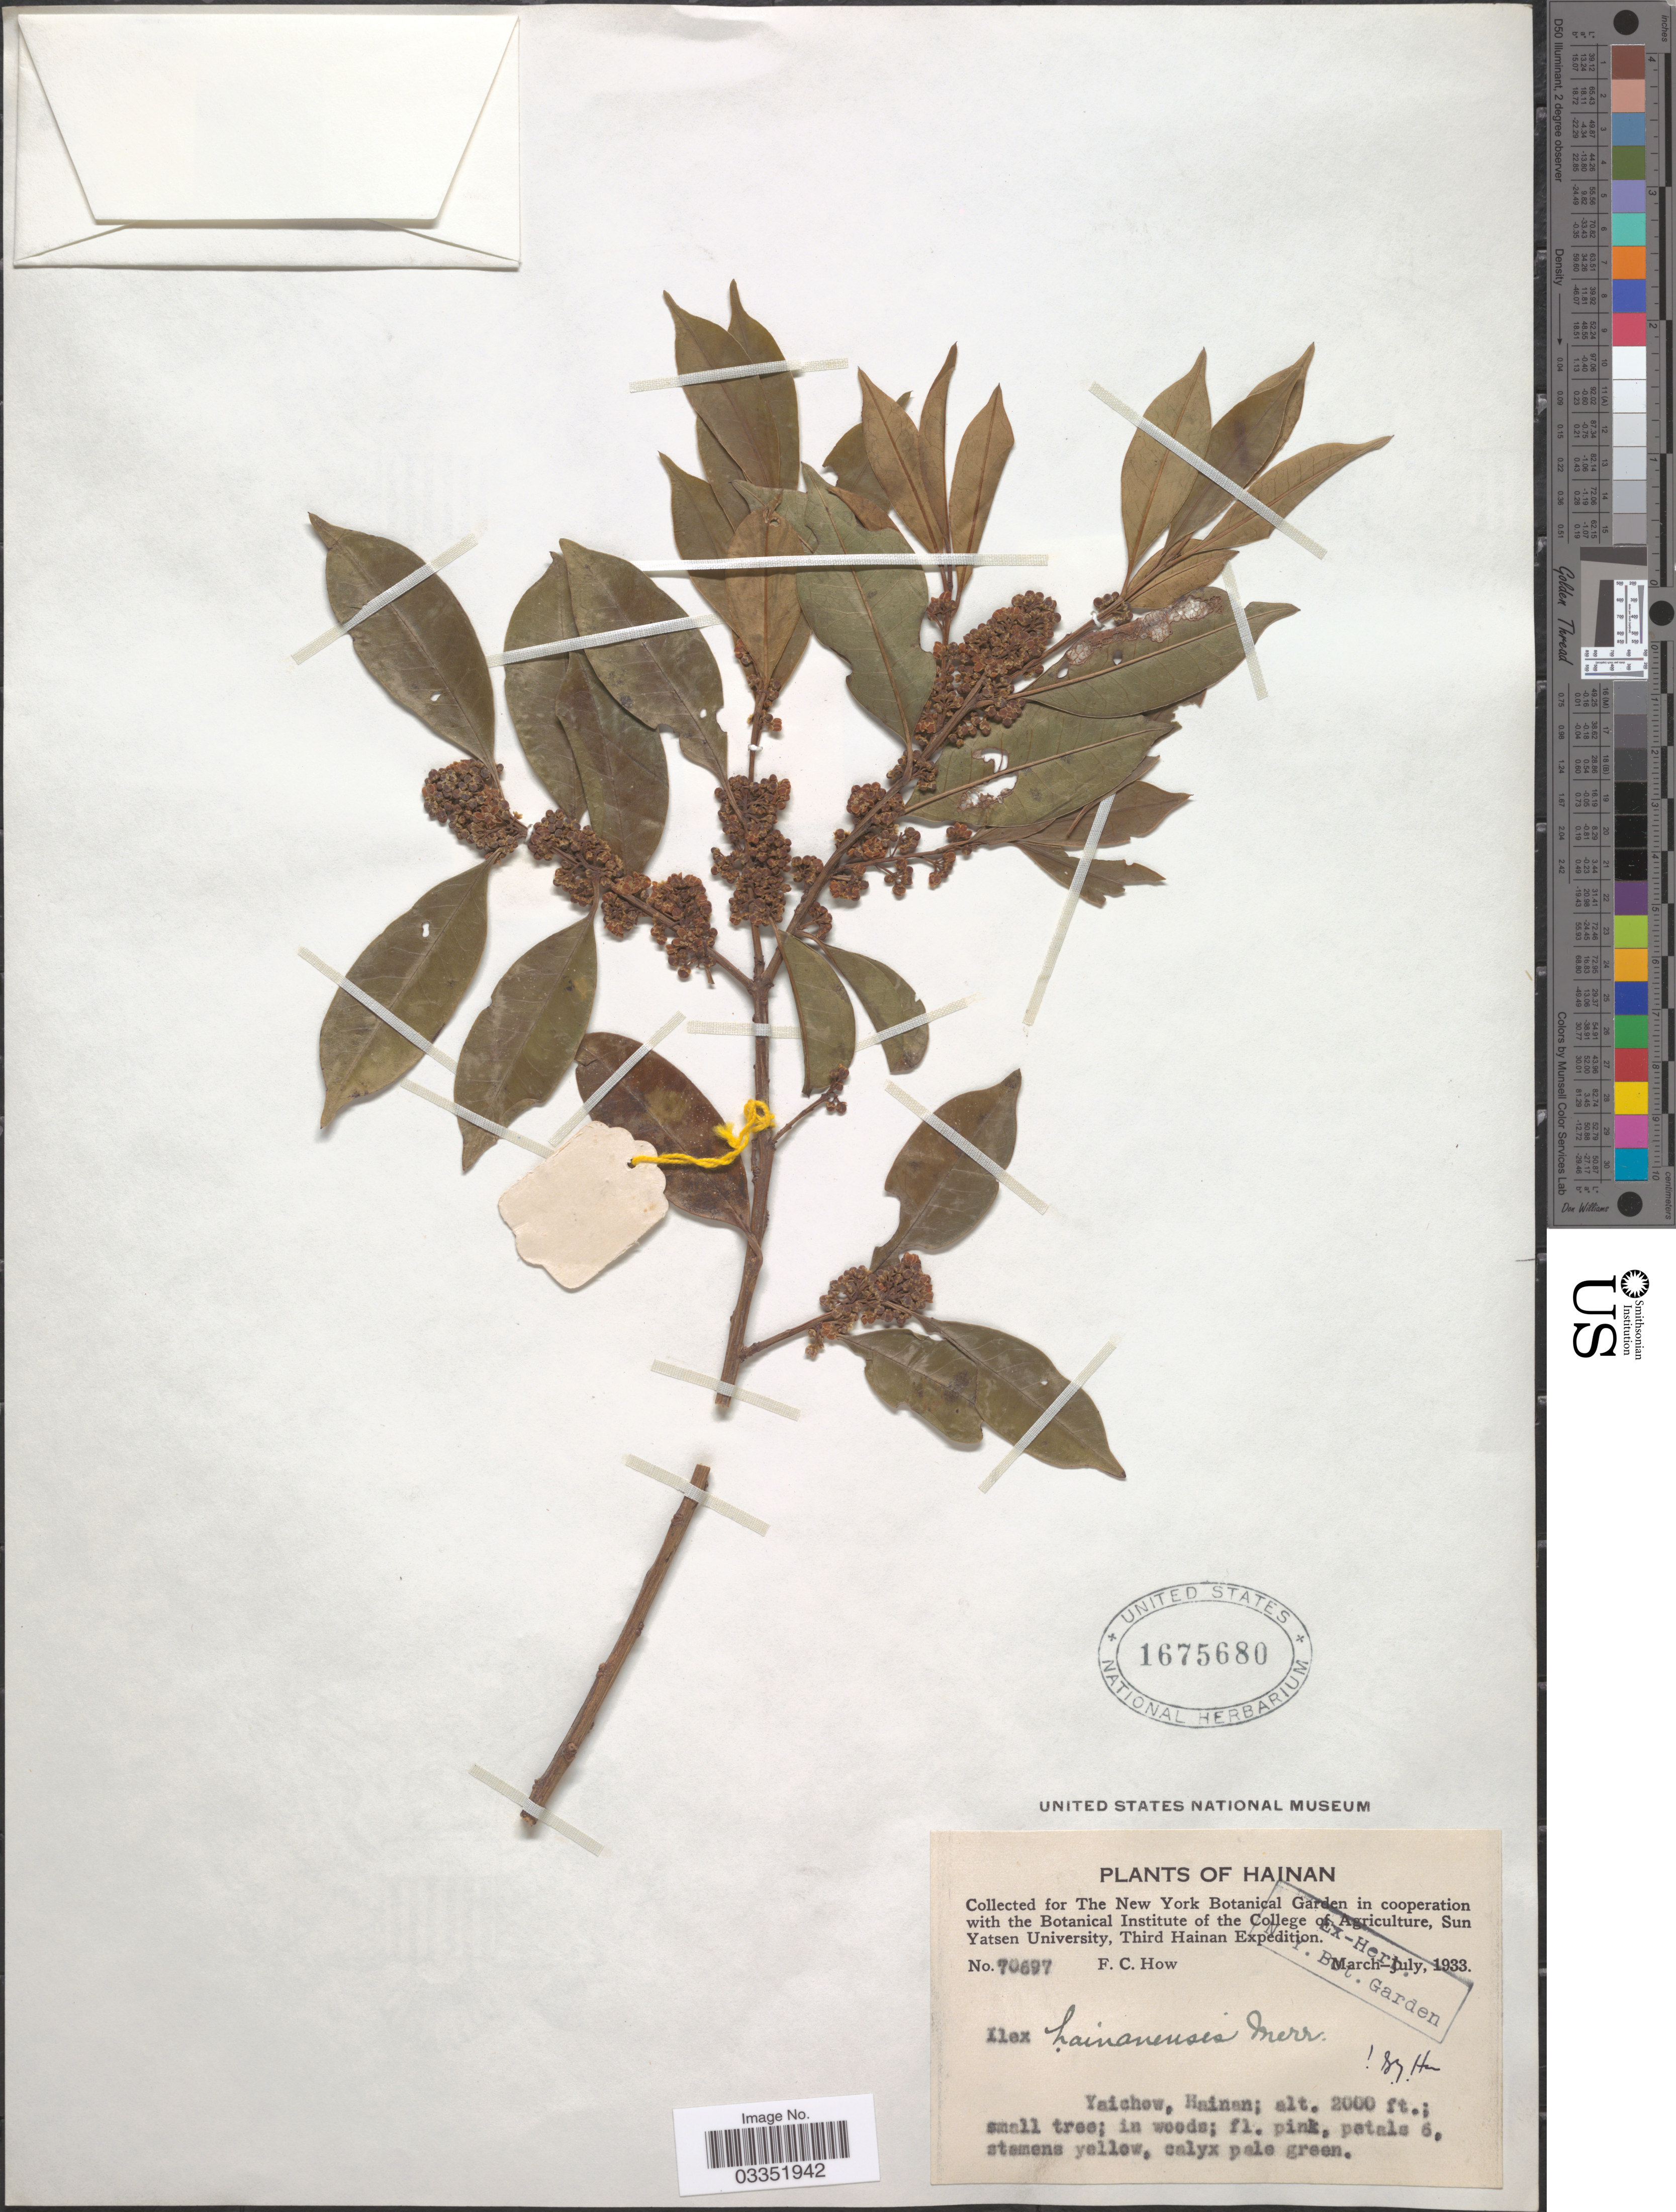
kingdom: Plantae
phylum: Tracheophyta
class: Magnoliopsida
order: Aquifoliales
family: Aquifoliaceae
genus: Ilex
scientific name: Ilex hainanensis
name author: Merr.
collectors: F. C. How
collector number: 70697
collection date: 1933-03/1933-07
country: China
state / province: Hainan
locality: Yaichow.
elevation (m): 610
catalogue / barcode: US 1675680